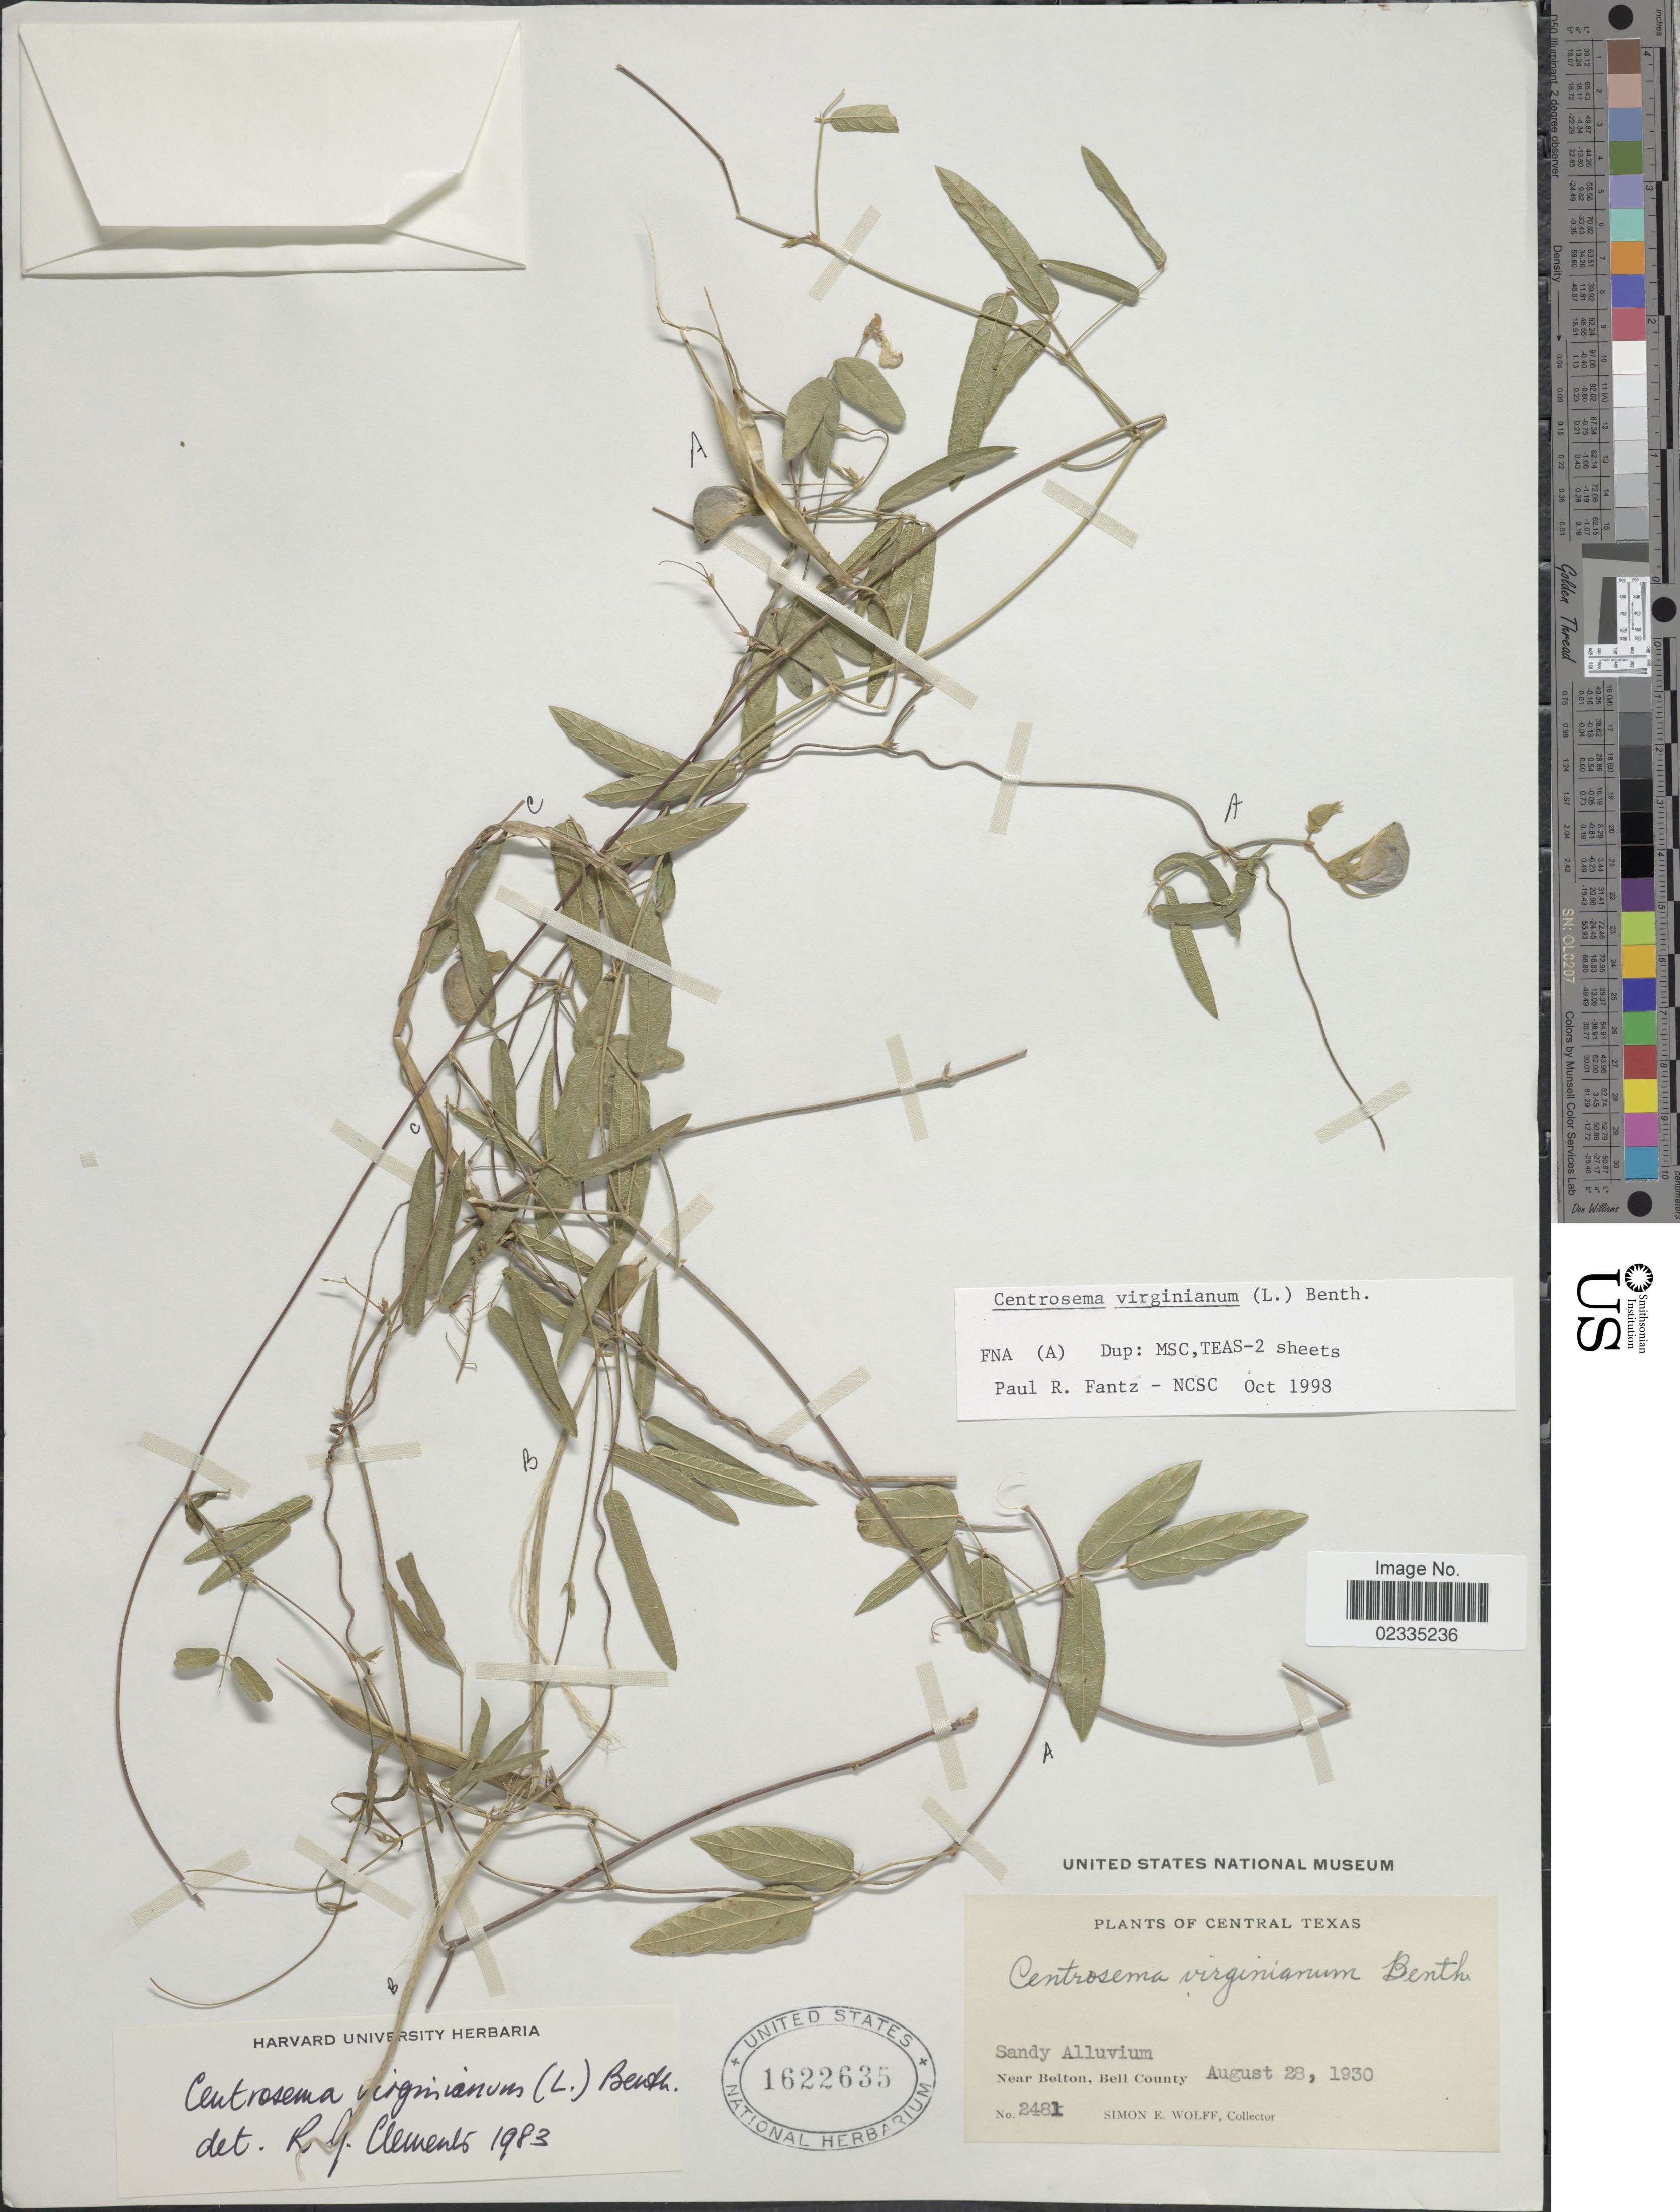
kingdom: Plantae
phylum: Tracheophyta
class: Magnoliopsida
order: Fabales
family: Fabaceae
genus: Centrosema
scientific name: Centrosema virginianum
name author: (L.) Benth.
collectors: S. E. Wolff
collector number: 2481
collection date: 1930-08-28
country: United States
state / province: Texas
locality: Central Texas, Sandy Alluvium, Near Belton, Bell County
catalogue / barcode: US 1622635